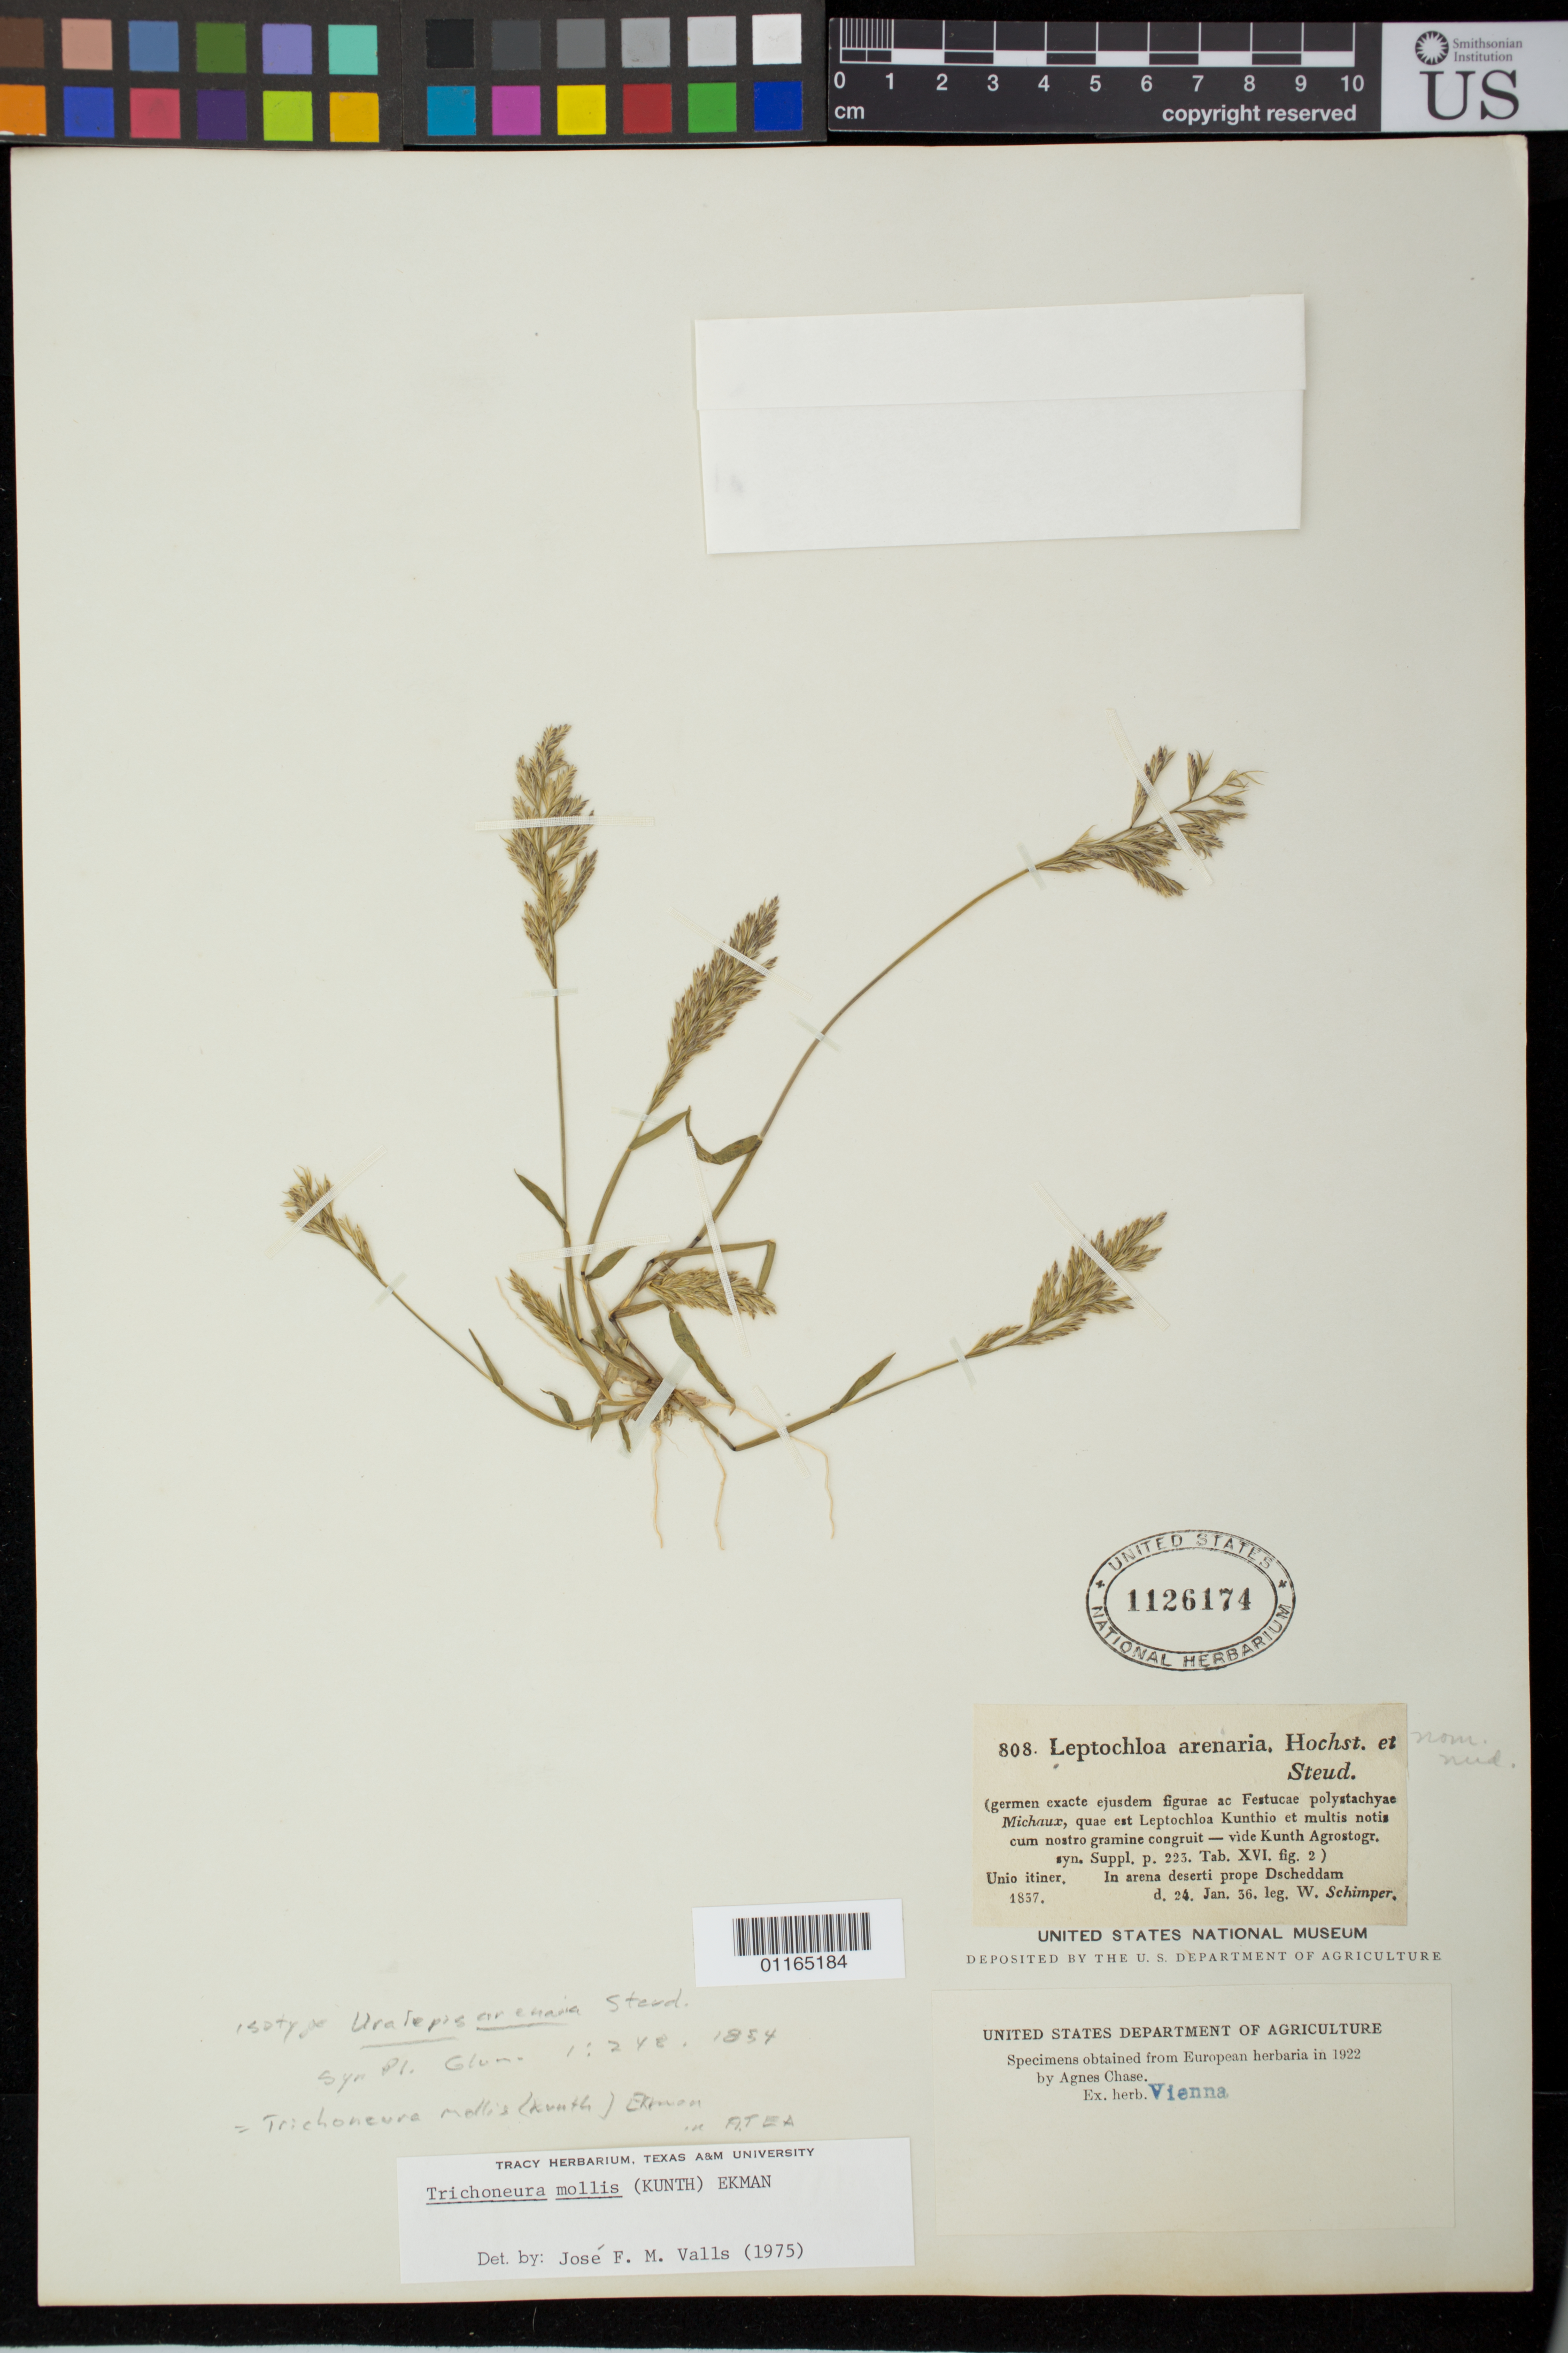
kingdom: Plantae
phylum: Tracheophyta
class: Liliopsida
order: Poales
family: Poaceae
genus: Uralepis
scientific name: Uralepis arenaria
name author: Steud.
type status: Isotype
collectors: G. W. Schimper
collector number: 808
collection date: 1836-01-24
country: Saudi Arabia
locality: In arena deserti prope Dscheddam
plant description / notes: ex herb Vienna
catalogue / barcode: US 1126174